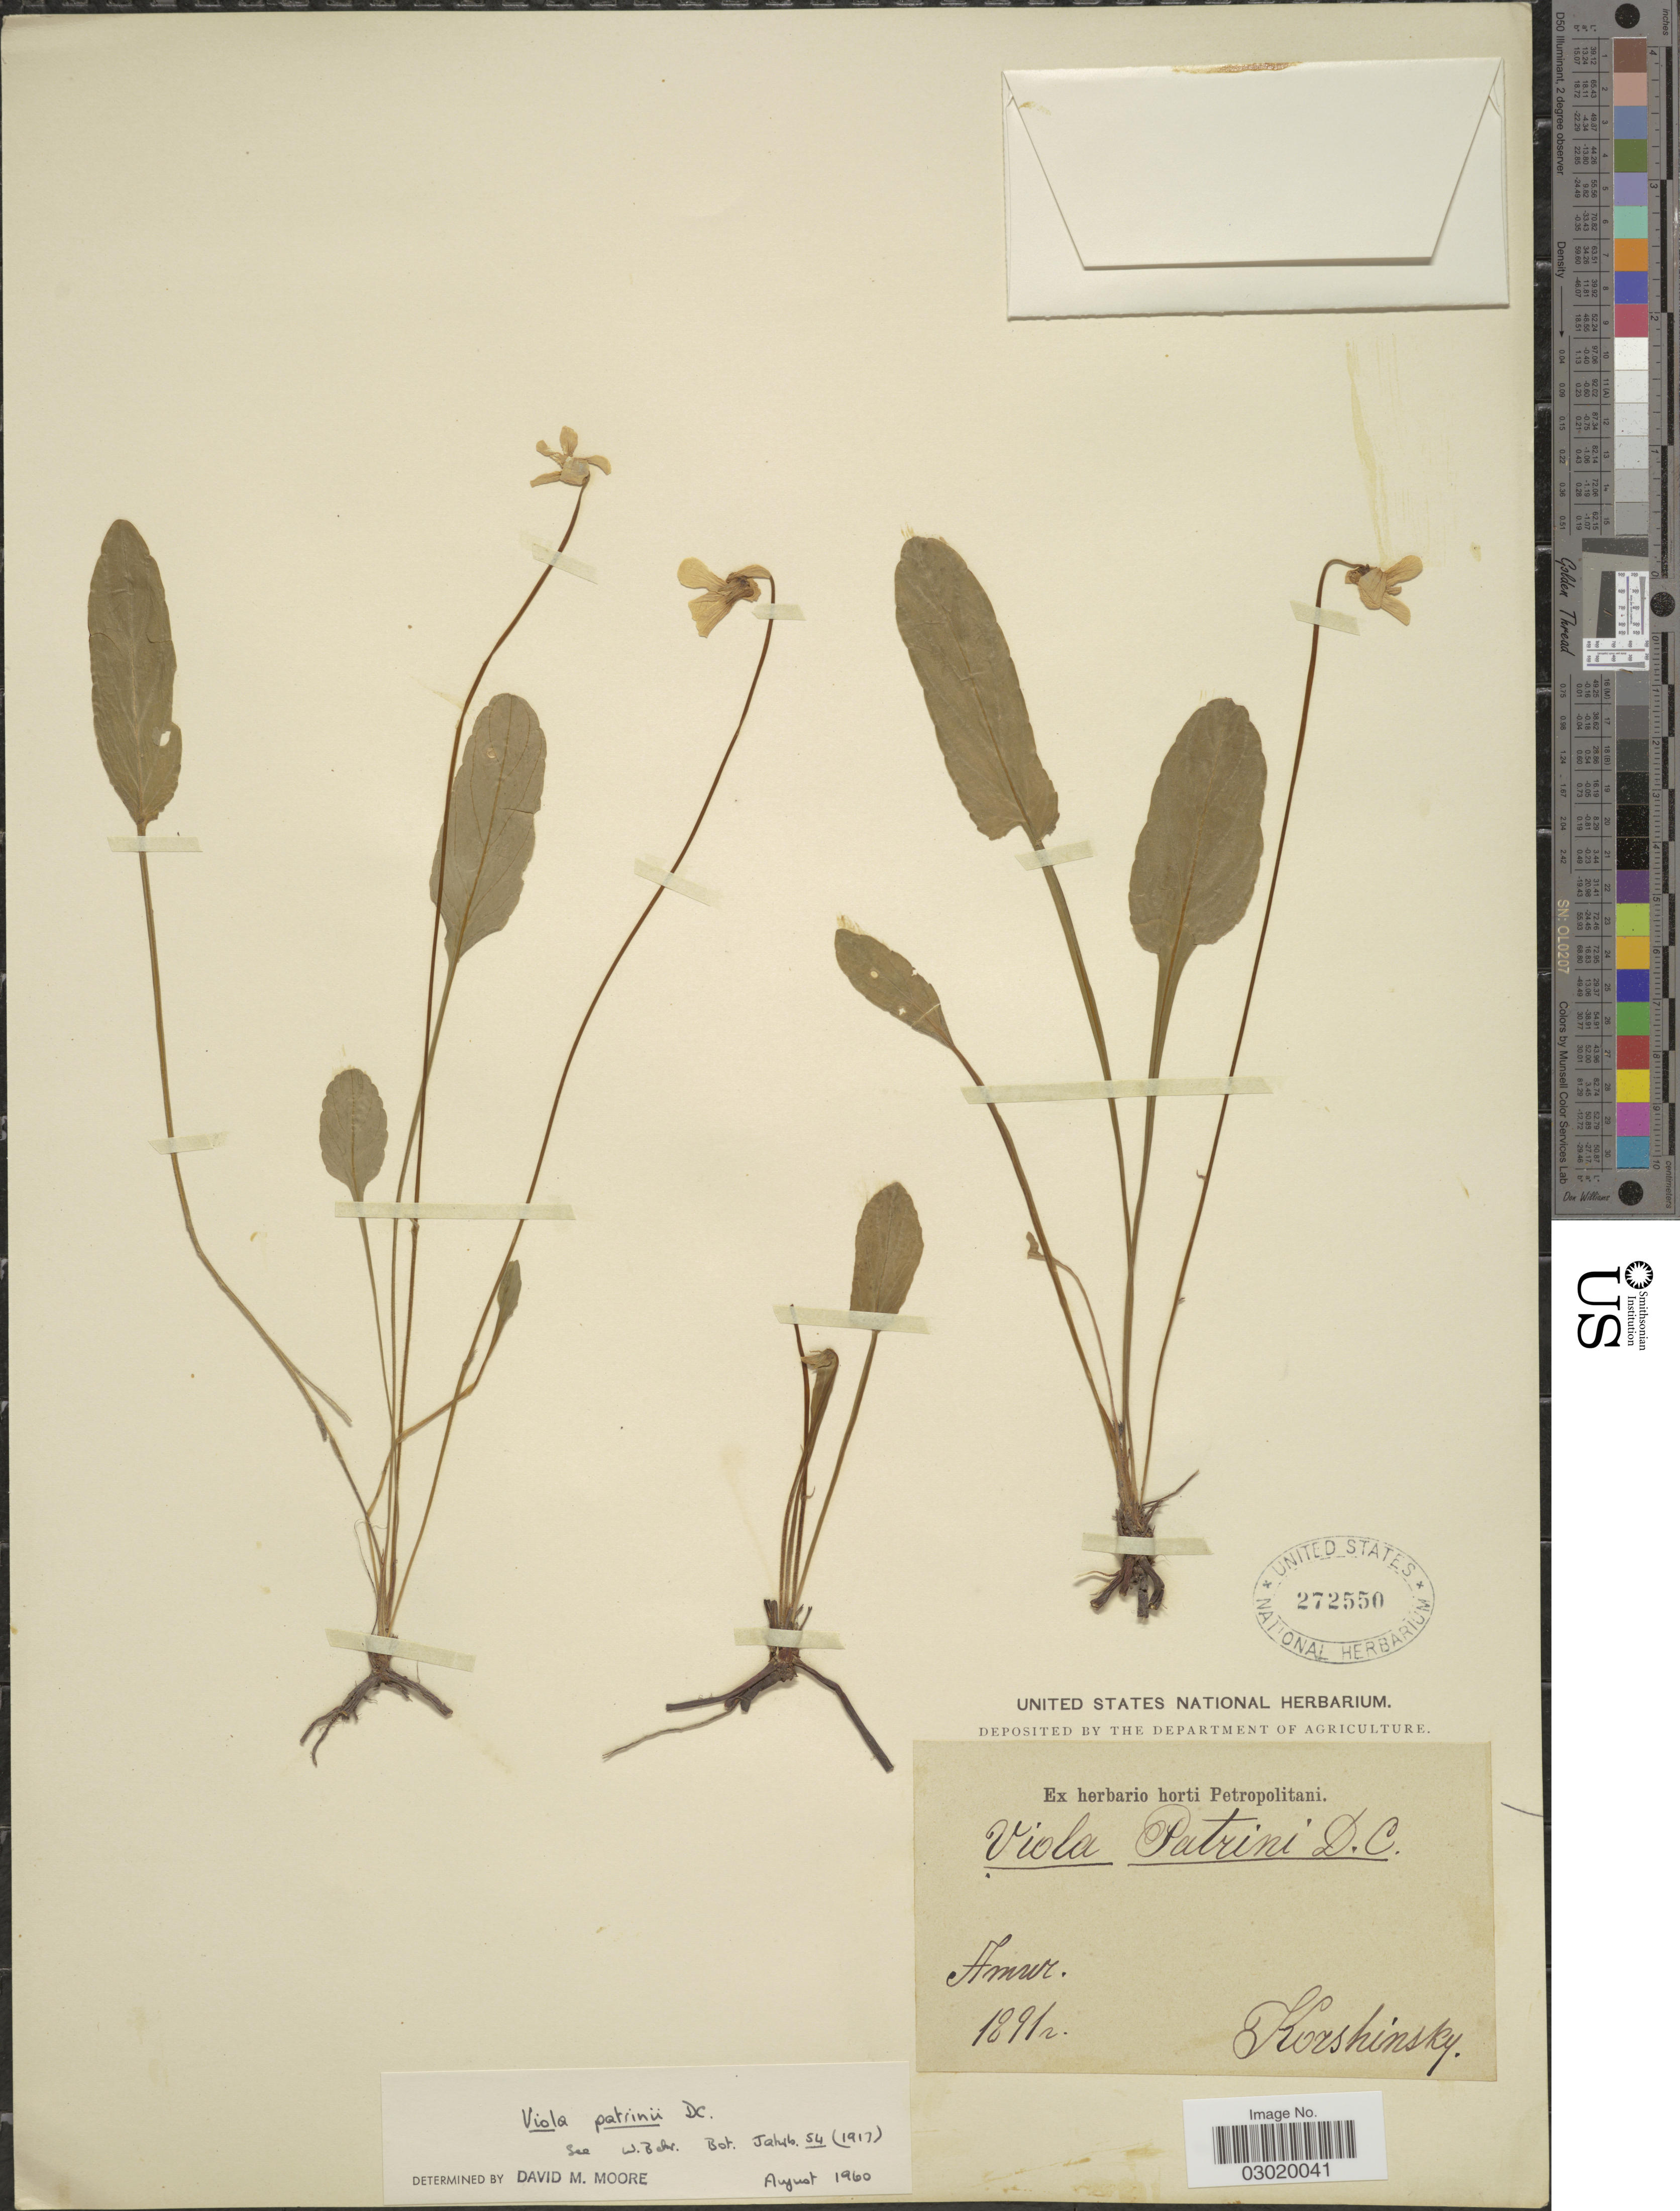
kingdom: Plantae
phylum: Tracheophyta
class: Magnoliopsida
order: Malpighiales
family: Violaceae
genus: Viola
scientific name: Viola patrinii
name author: DC.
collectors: Korshinsky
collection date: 1891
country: Russian Federation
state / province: Amur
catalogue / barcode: US 272550